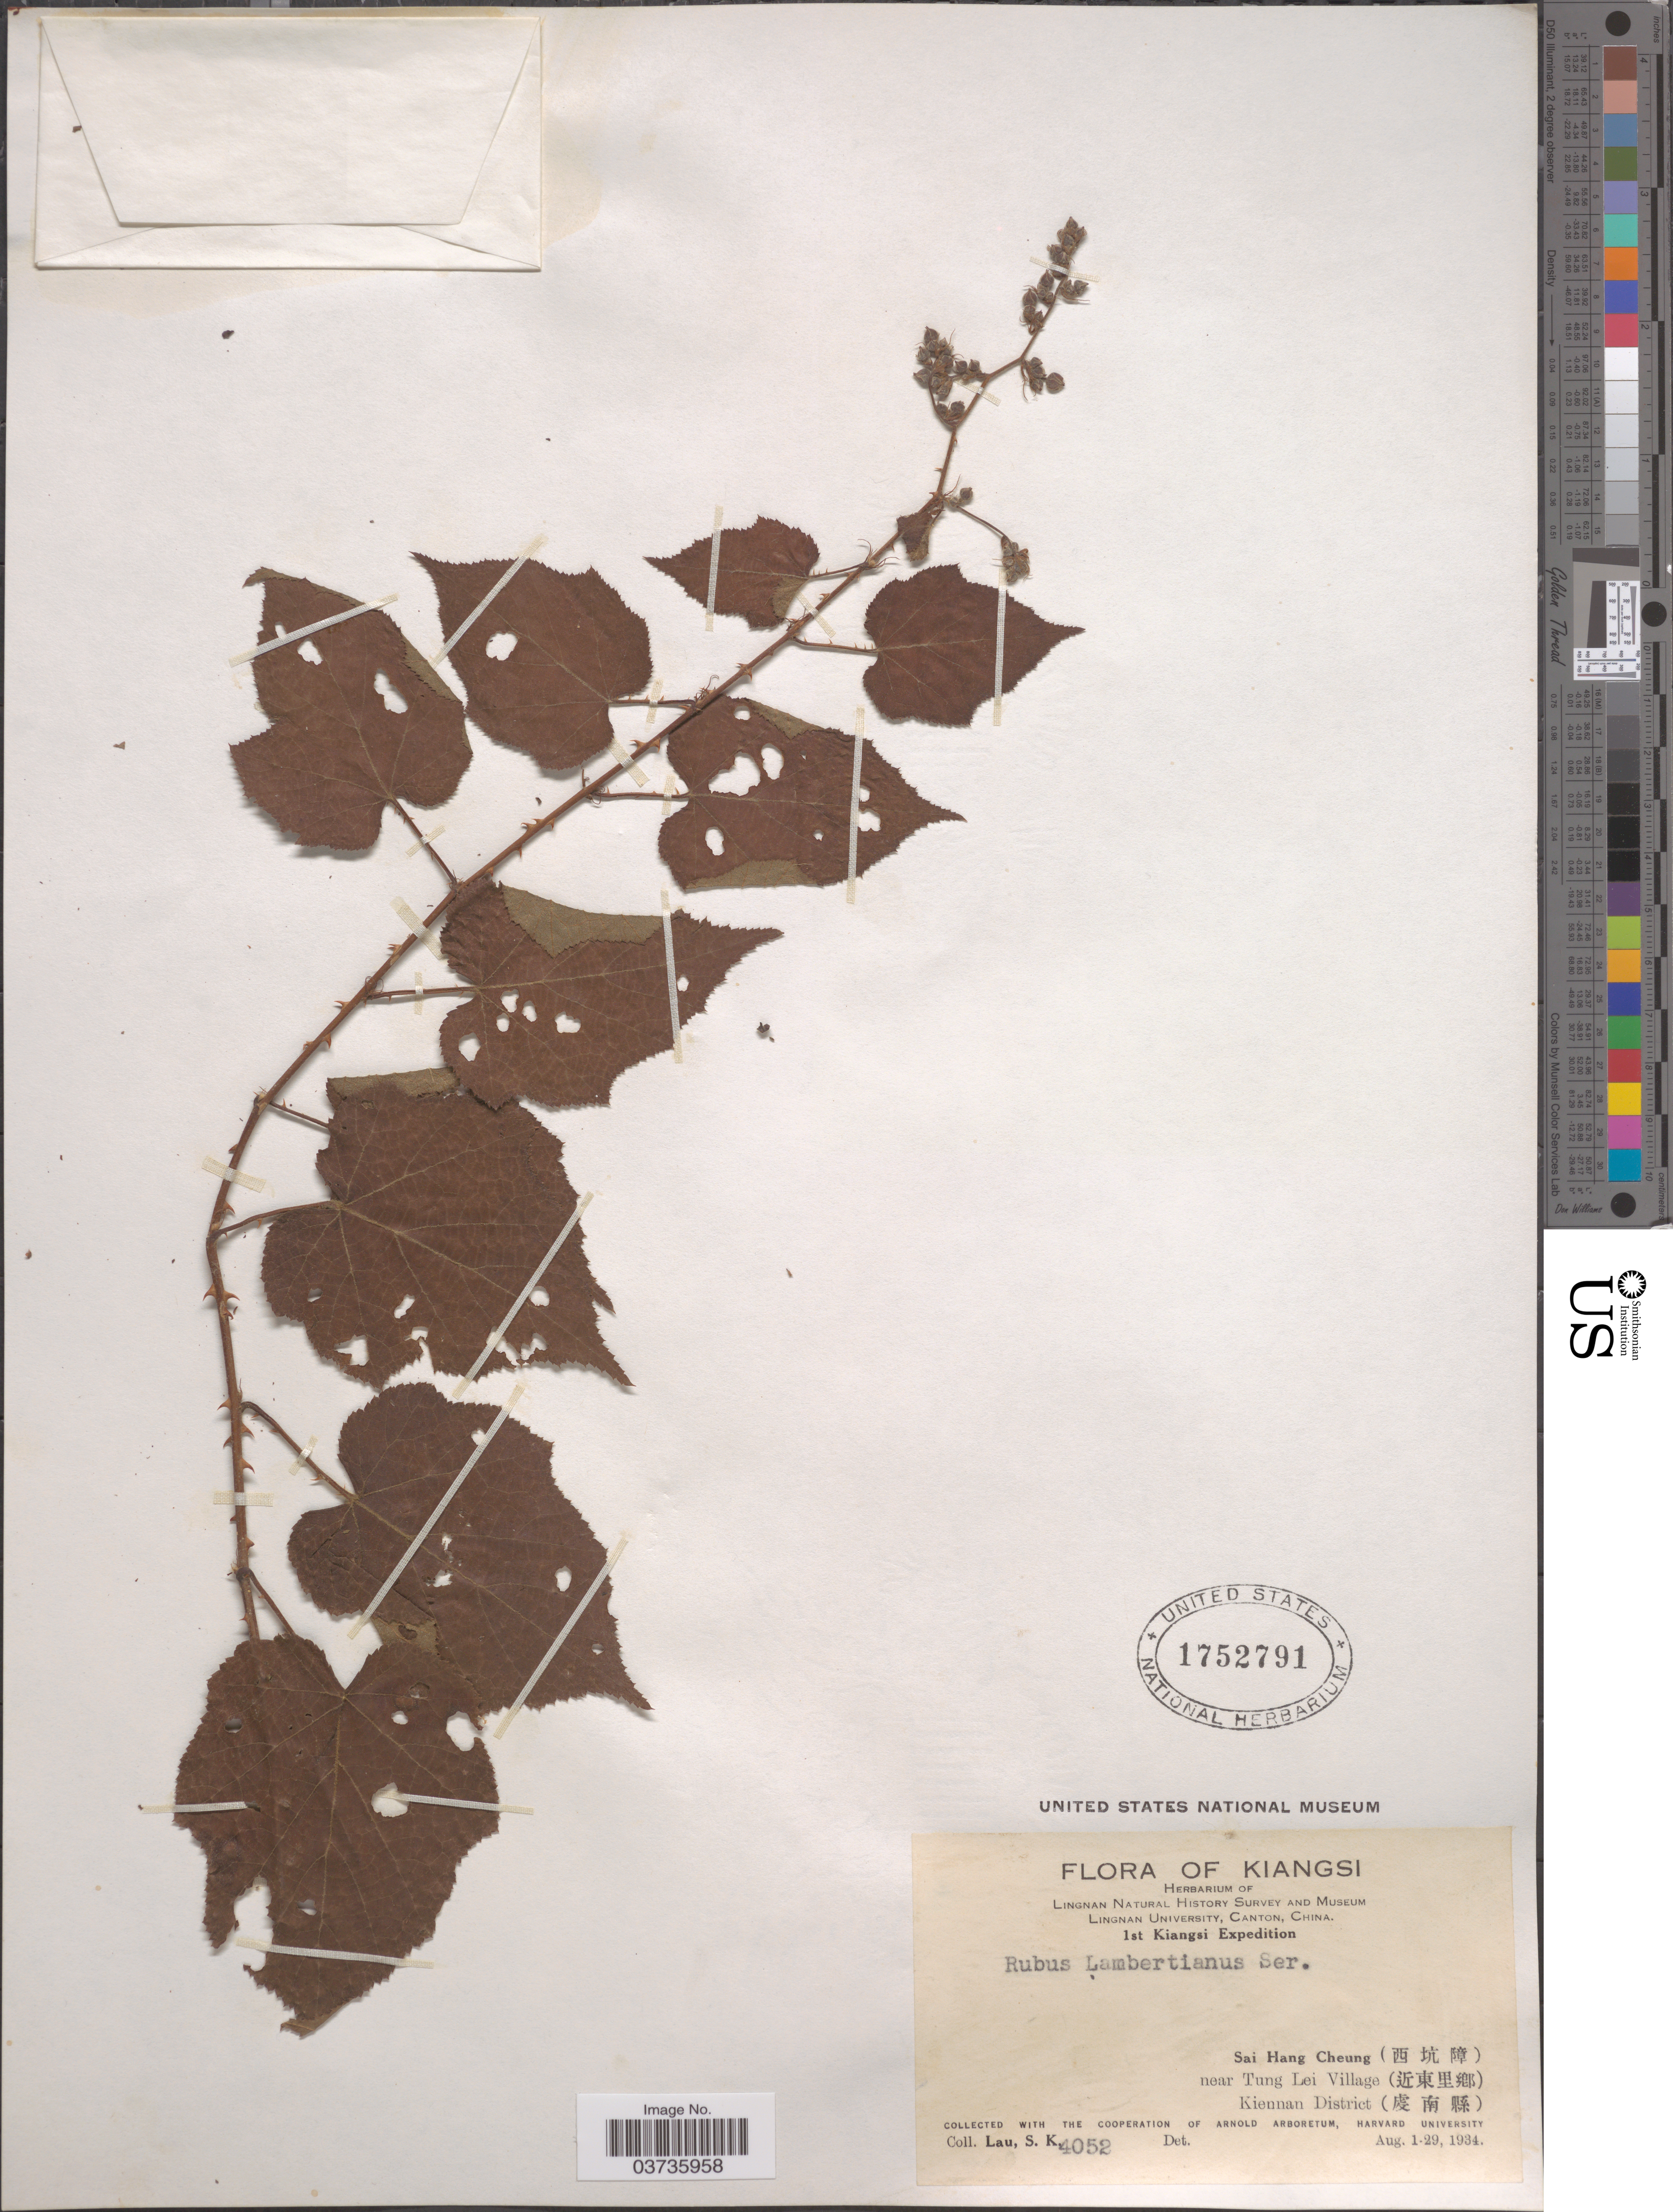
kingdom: Plantae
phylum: Tracheophyta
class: Magnoliopsida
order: Rosales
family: Rosaceae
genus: Rubus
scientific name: Rubus lambertianus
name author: Ser.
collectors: S. K. Lau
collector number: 4052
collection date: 1934-08-01/1934-08-29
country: China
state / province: Jiangxi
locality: Kiangsi. Sai Hang Cheung (X) near Tung Lei Village (X). Kiennan District (X).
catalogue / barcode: US 1752791